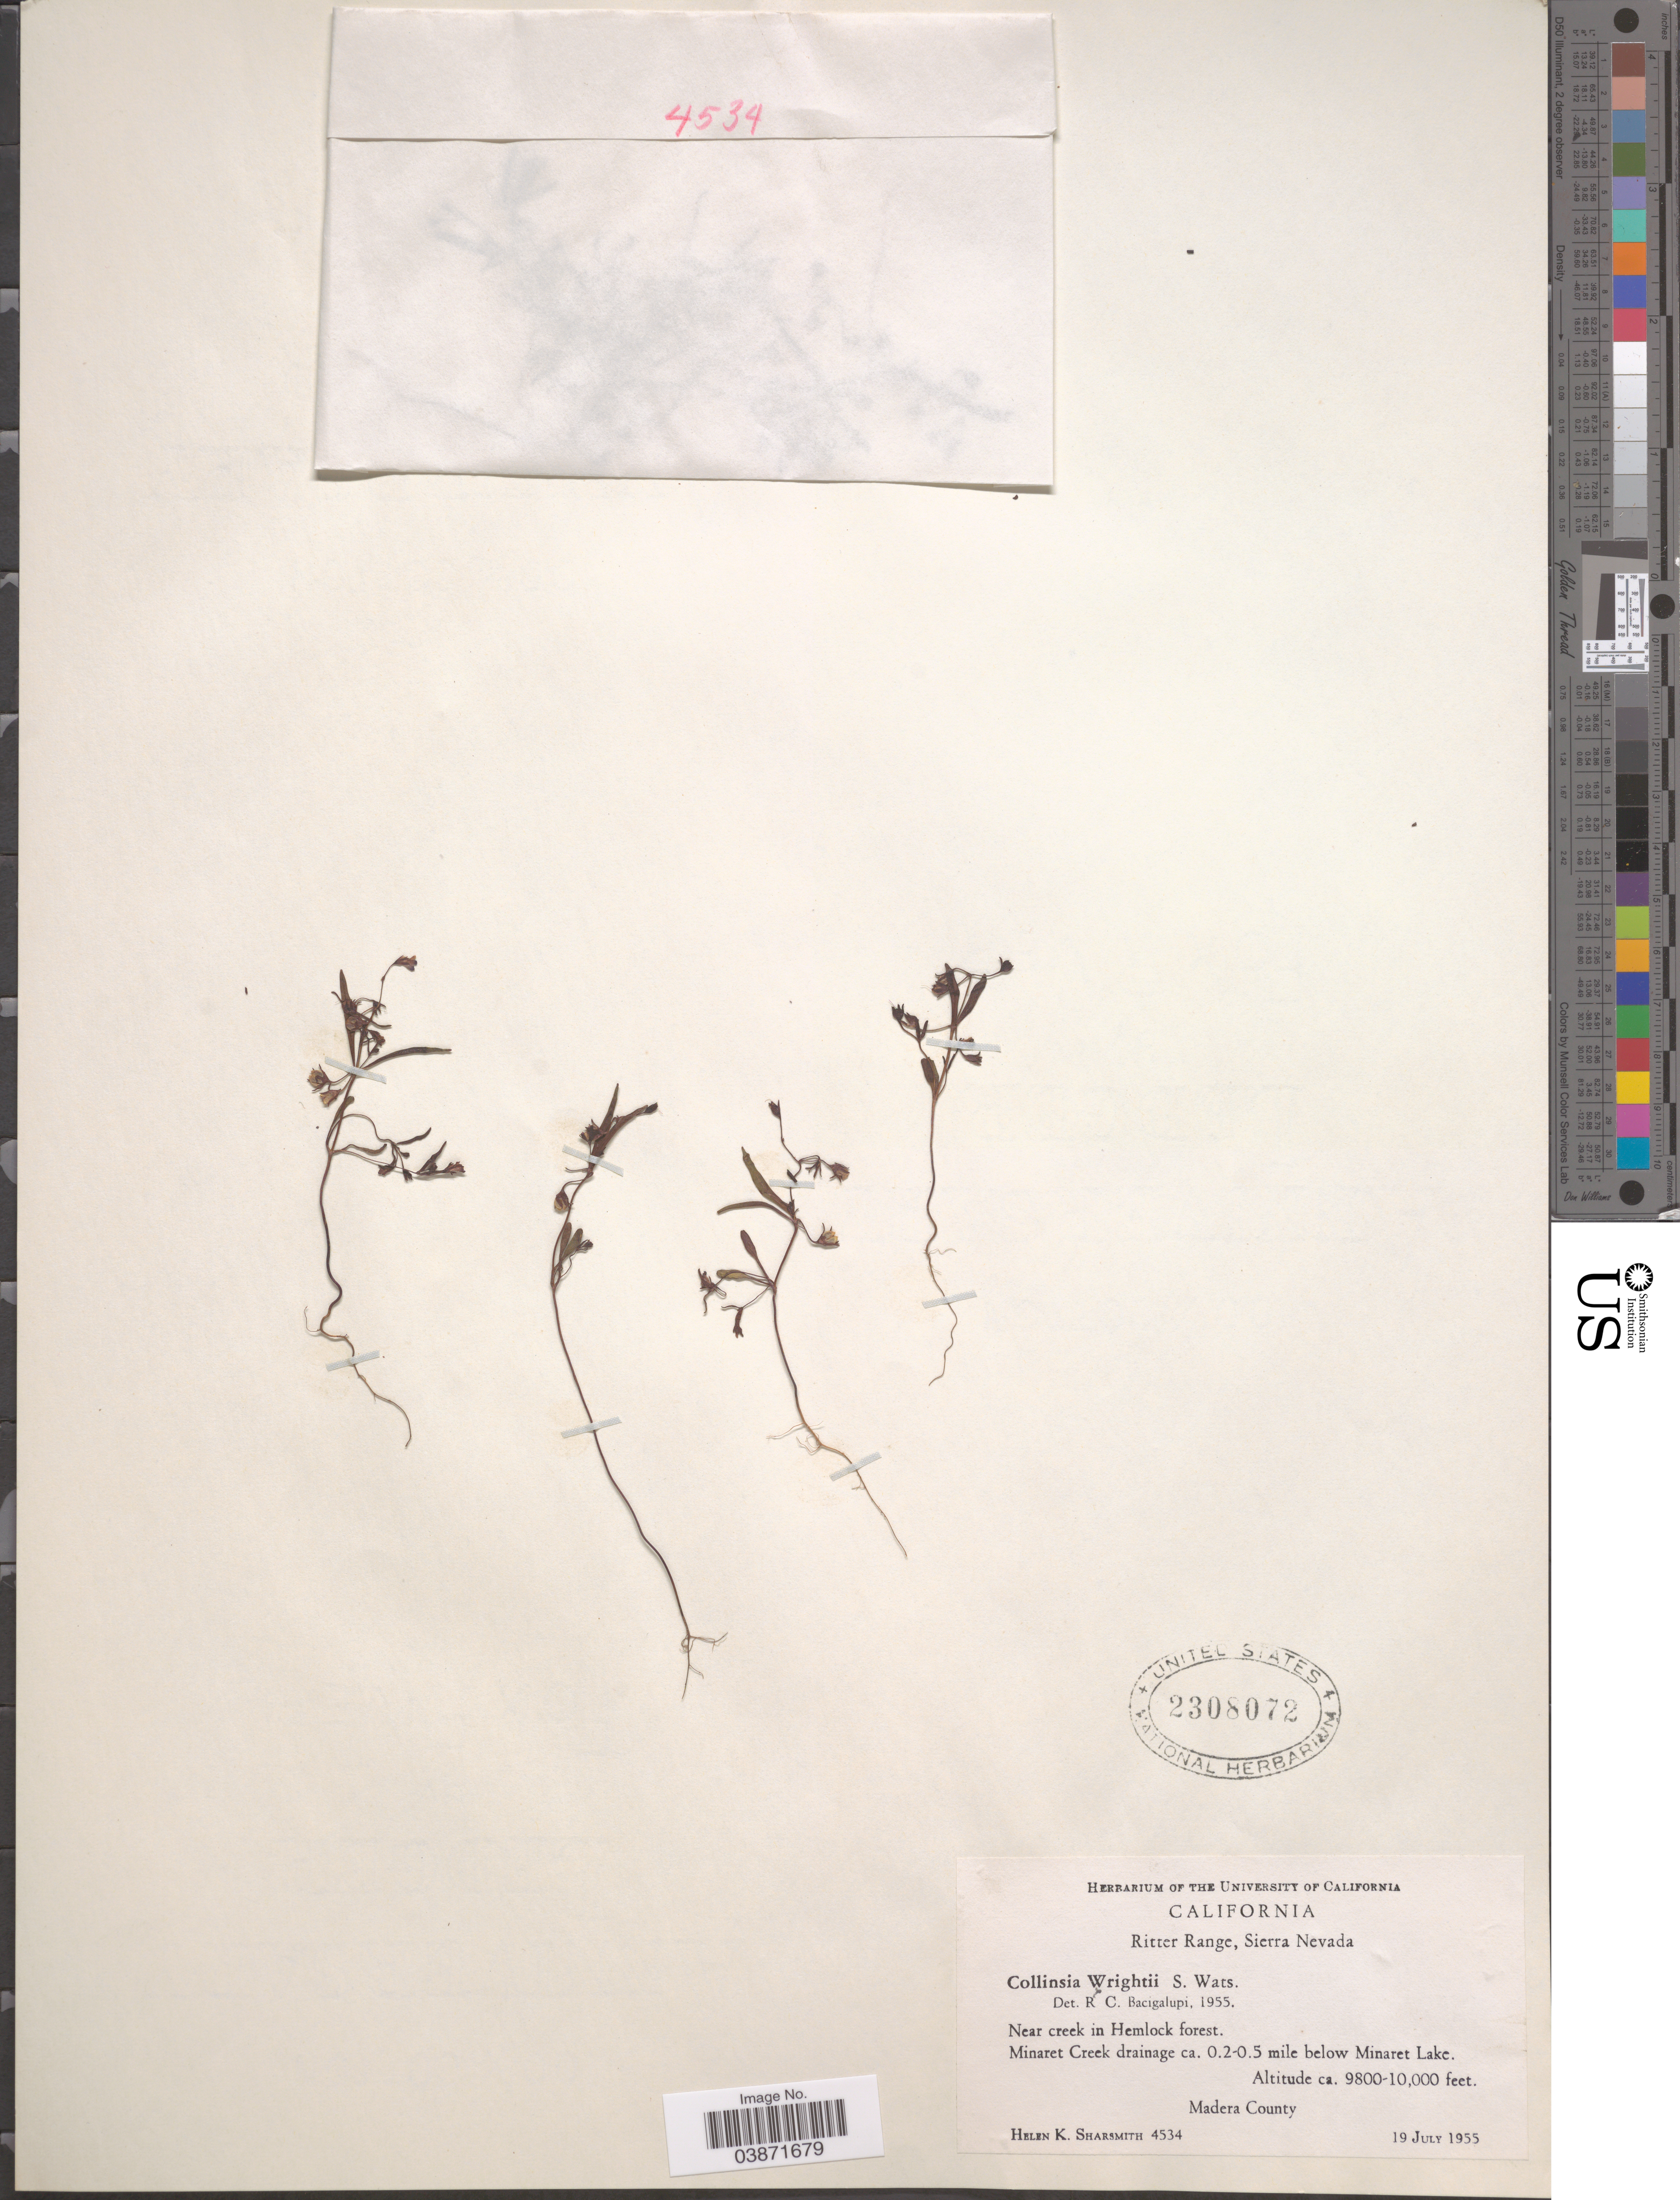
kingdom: Plantae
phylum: Tracheophyta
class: Magnoliopsida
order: Lamiales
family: Plantaginaceae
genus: Collinsia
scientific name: Collinsia torreyi var. wrightii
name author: A. Gray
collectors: H. Sharsmith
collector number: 4534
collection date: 1955-07-19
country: United States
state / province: California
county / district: Madera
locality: Ritter Range, Sierra Nevada. Near creek in Hemlock forest. Minaret Creek drainage ca. 0.2-0.5 mile below Minaret Lake. Madera County.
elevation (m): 2987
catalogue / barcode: US 2308072